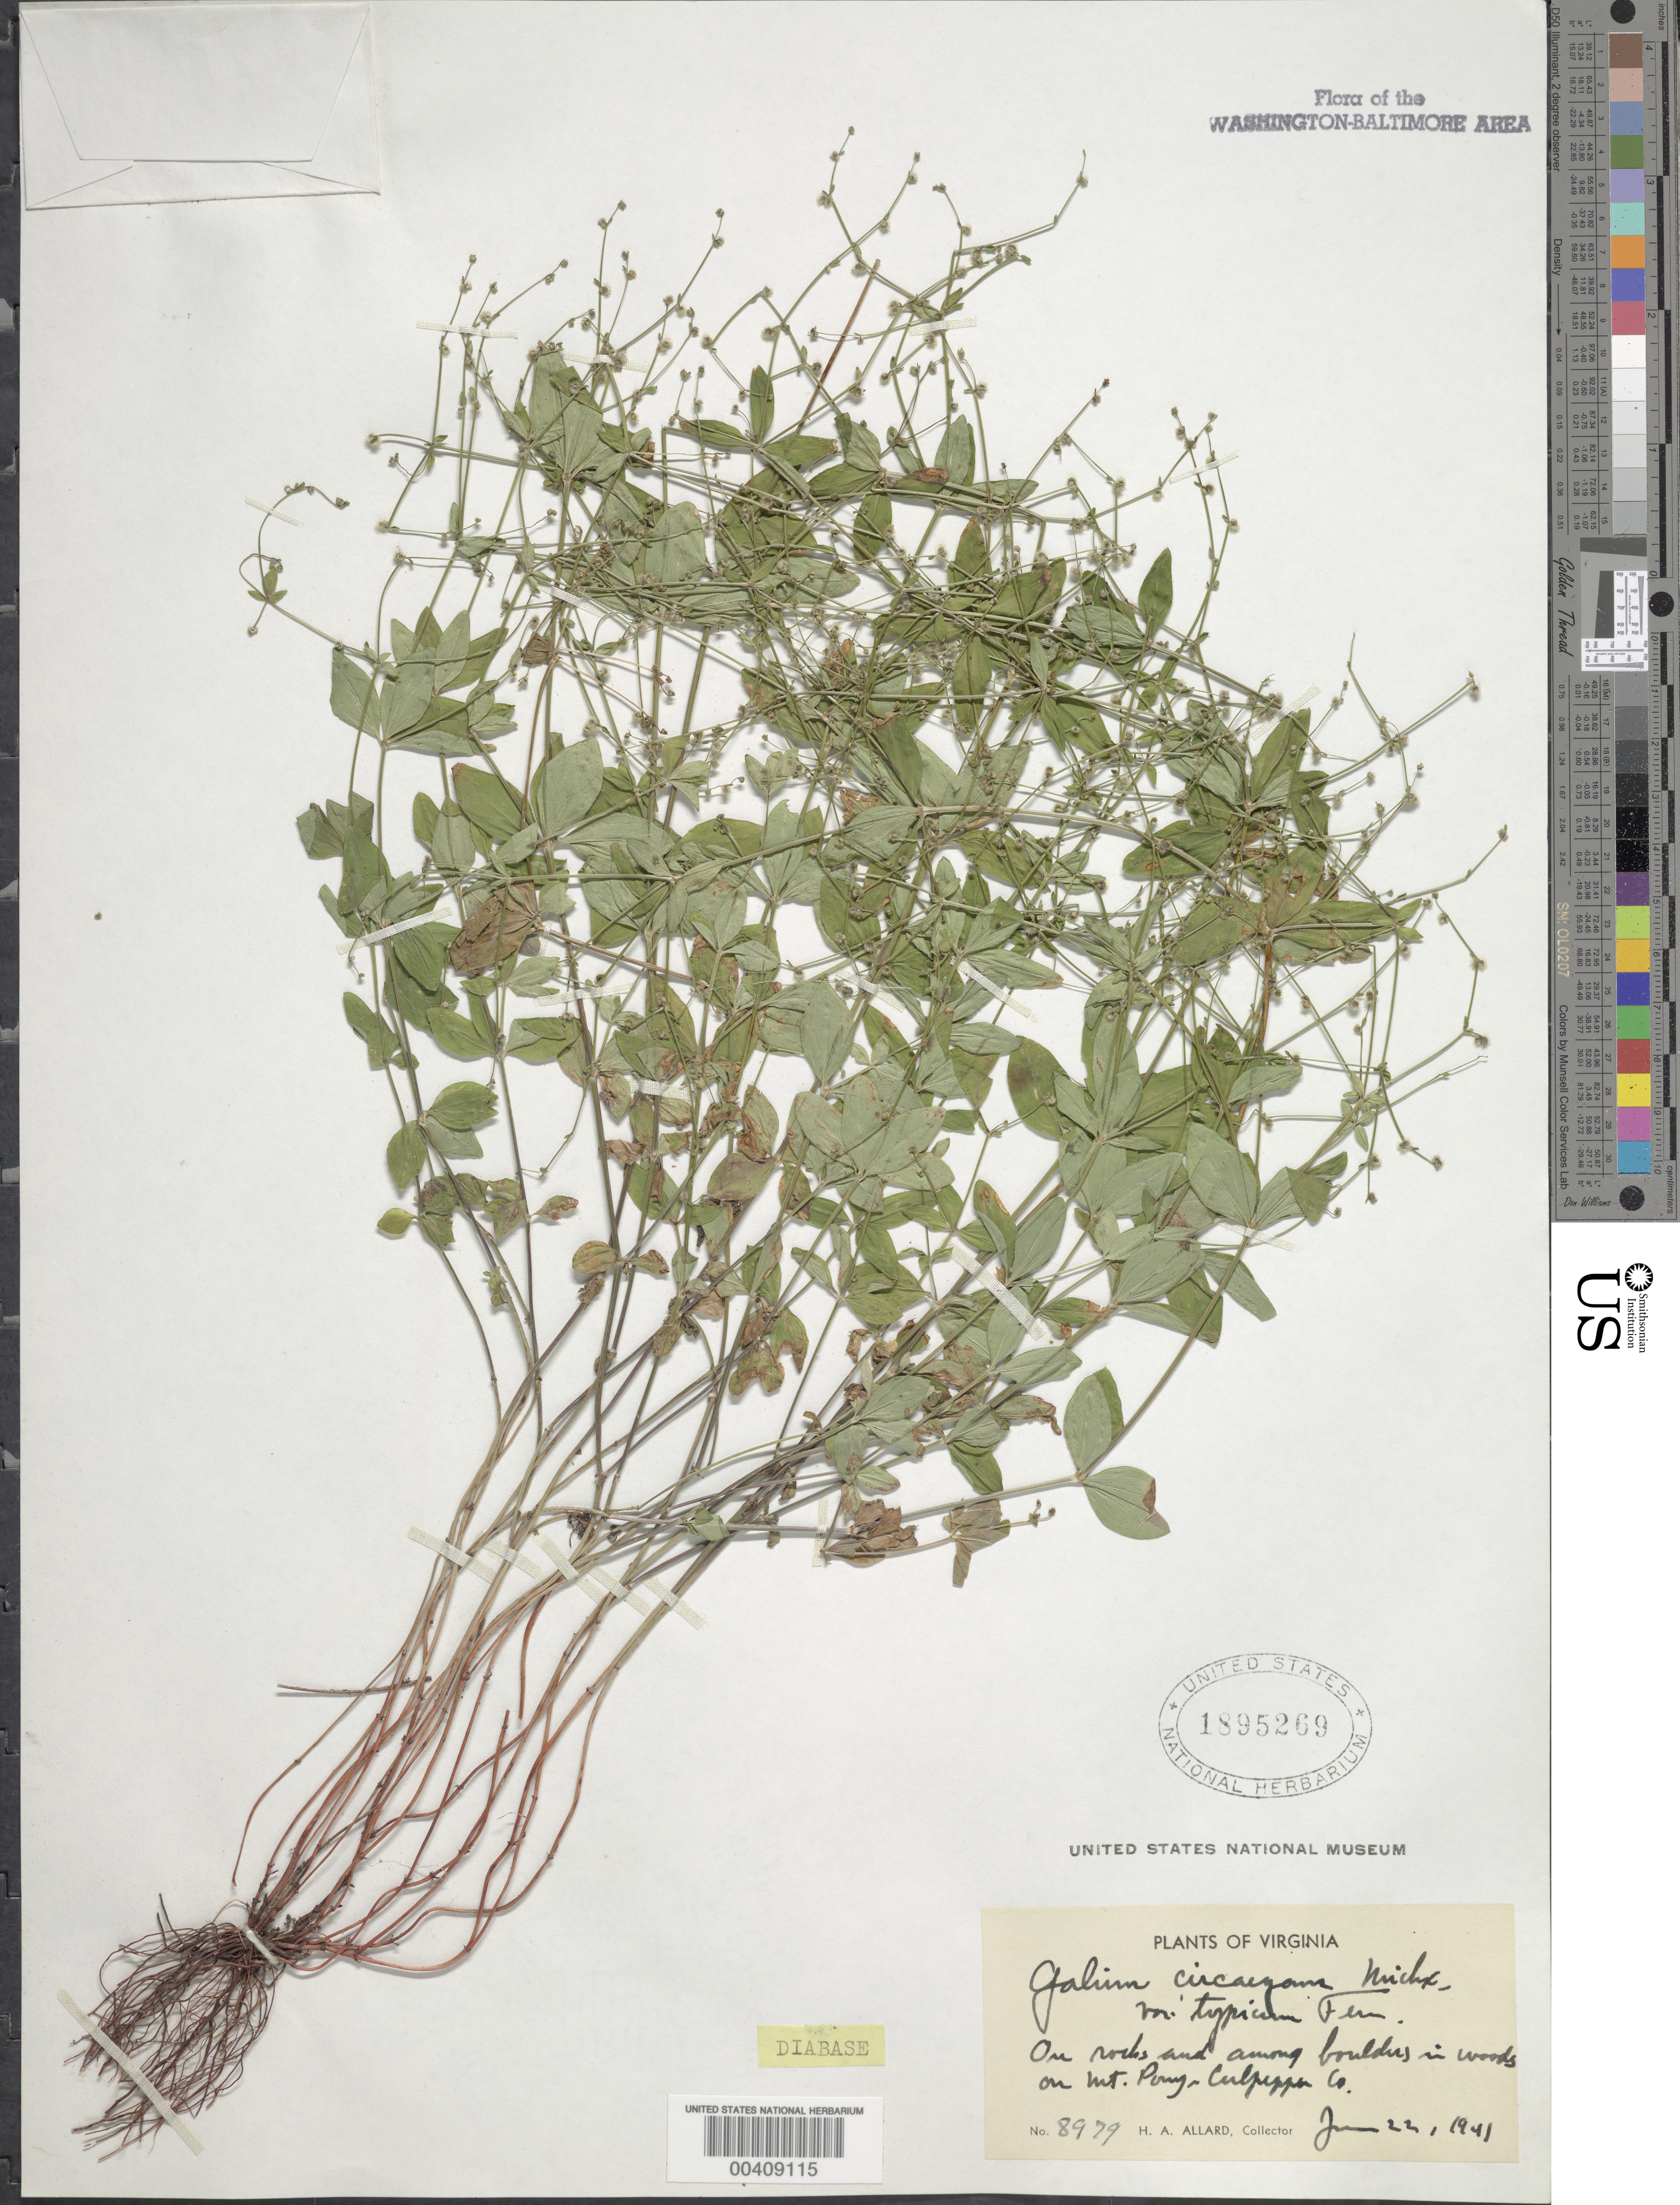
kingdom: Plantae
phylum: Tracheophyta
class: Magnoliopsida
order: Gentianales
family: Rubiaceae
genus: Galium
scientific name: Galium circaezans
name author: Michx.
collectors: H. A. Allard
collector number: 8979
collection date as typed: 22 Jun 1941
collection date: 1941-06-22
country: United States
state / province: Virginia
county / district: Culpeper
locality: Mt. Pony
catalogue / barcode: US 1895269